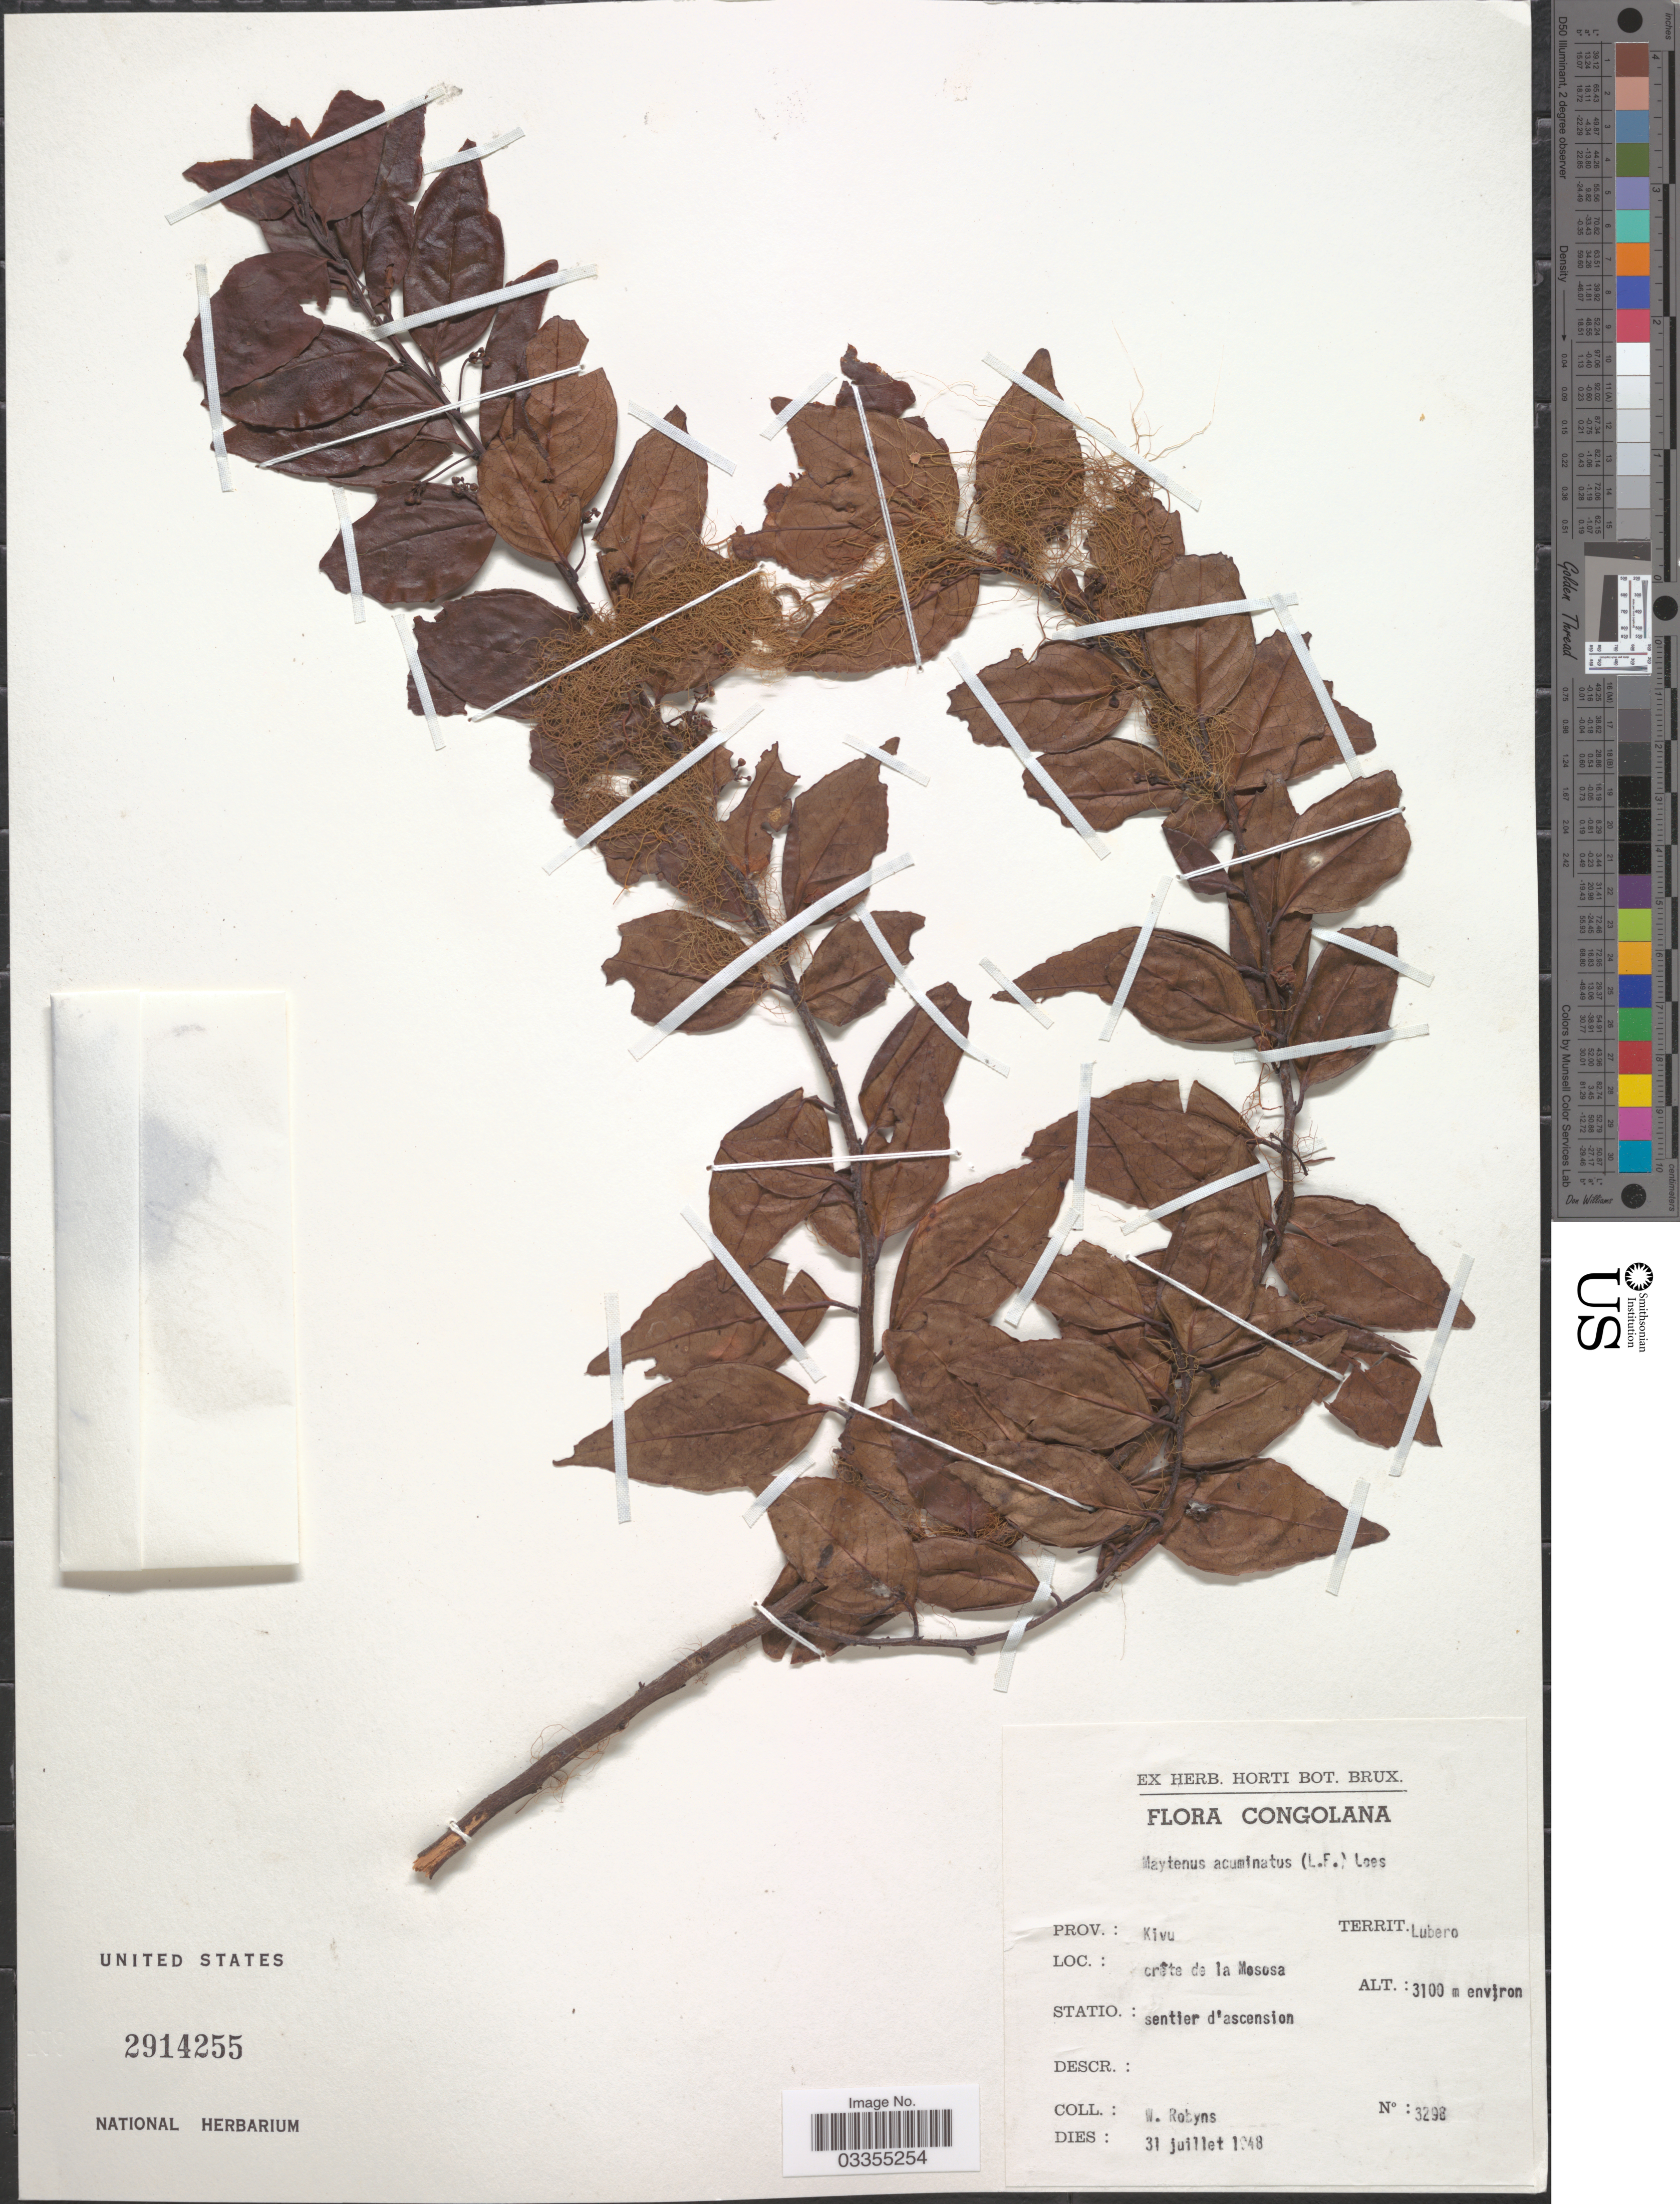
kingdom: Plantae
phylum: Tracheophyta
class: Magnoliopsida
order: Celastrales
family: Celastraceae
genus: Maytenus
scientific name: Maytenus acuminata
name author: (L. f.) Loes.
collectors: W. Robyns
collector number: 3298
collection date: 1948-07-31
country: Congo, Democratic Republic of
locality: Congolana. Prov.: Kivu, Territ. Lubero, crête de la Mososa.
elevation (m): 3100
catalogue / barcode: US 2914255